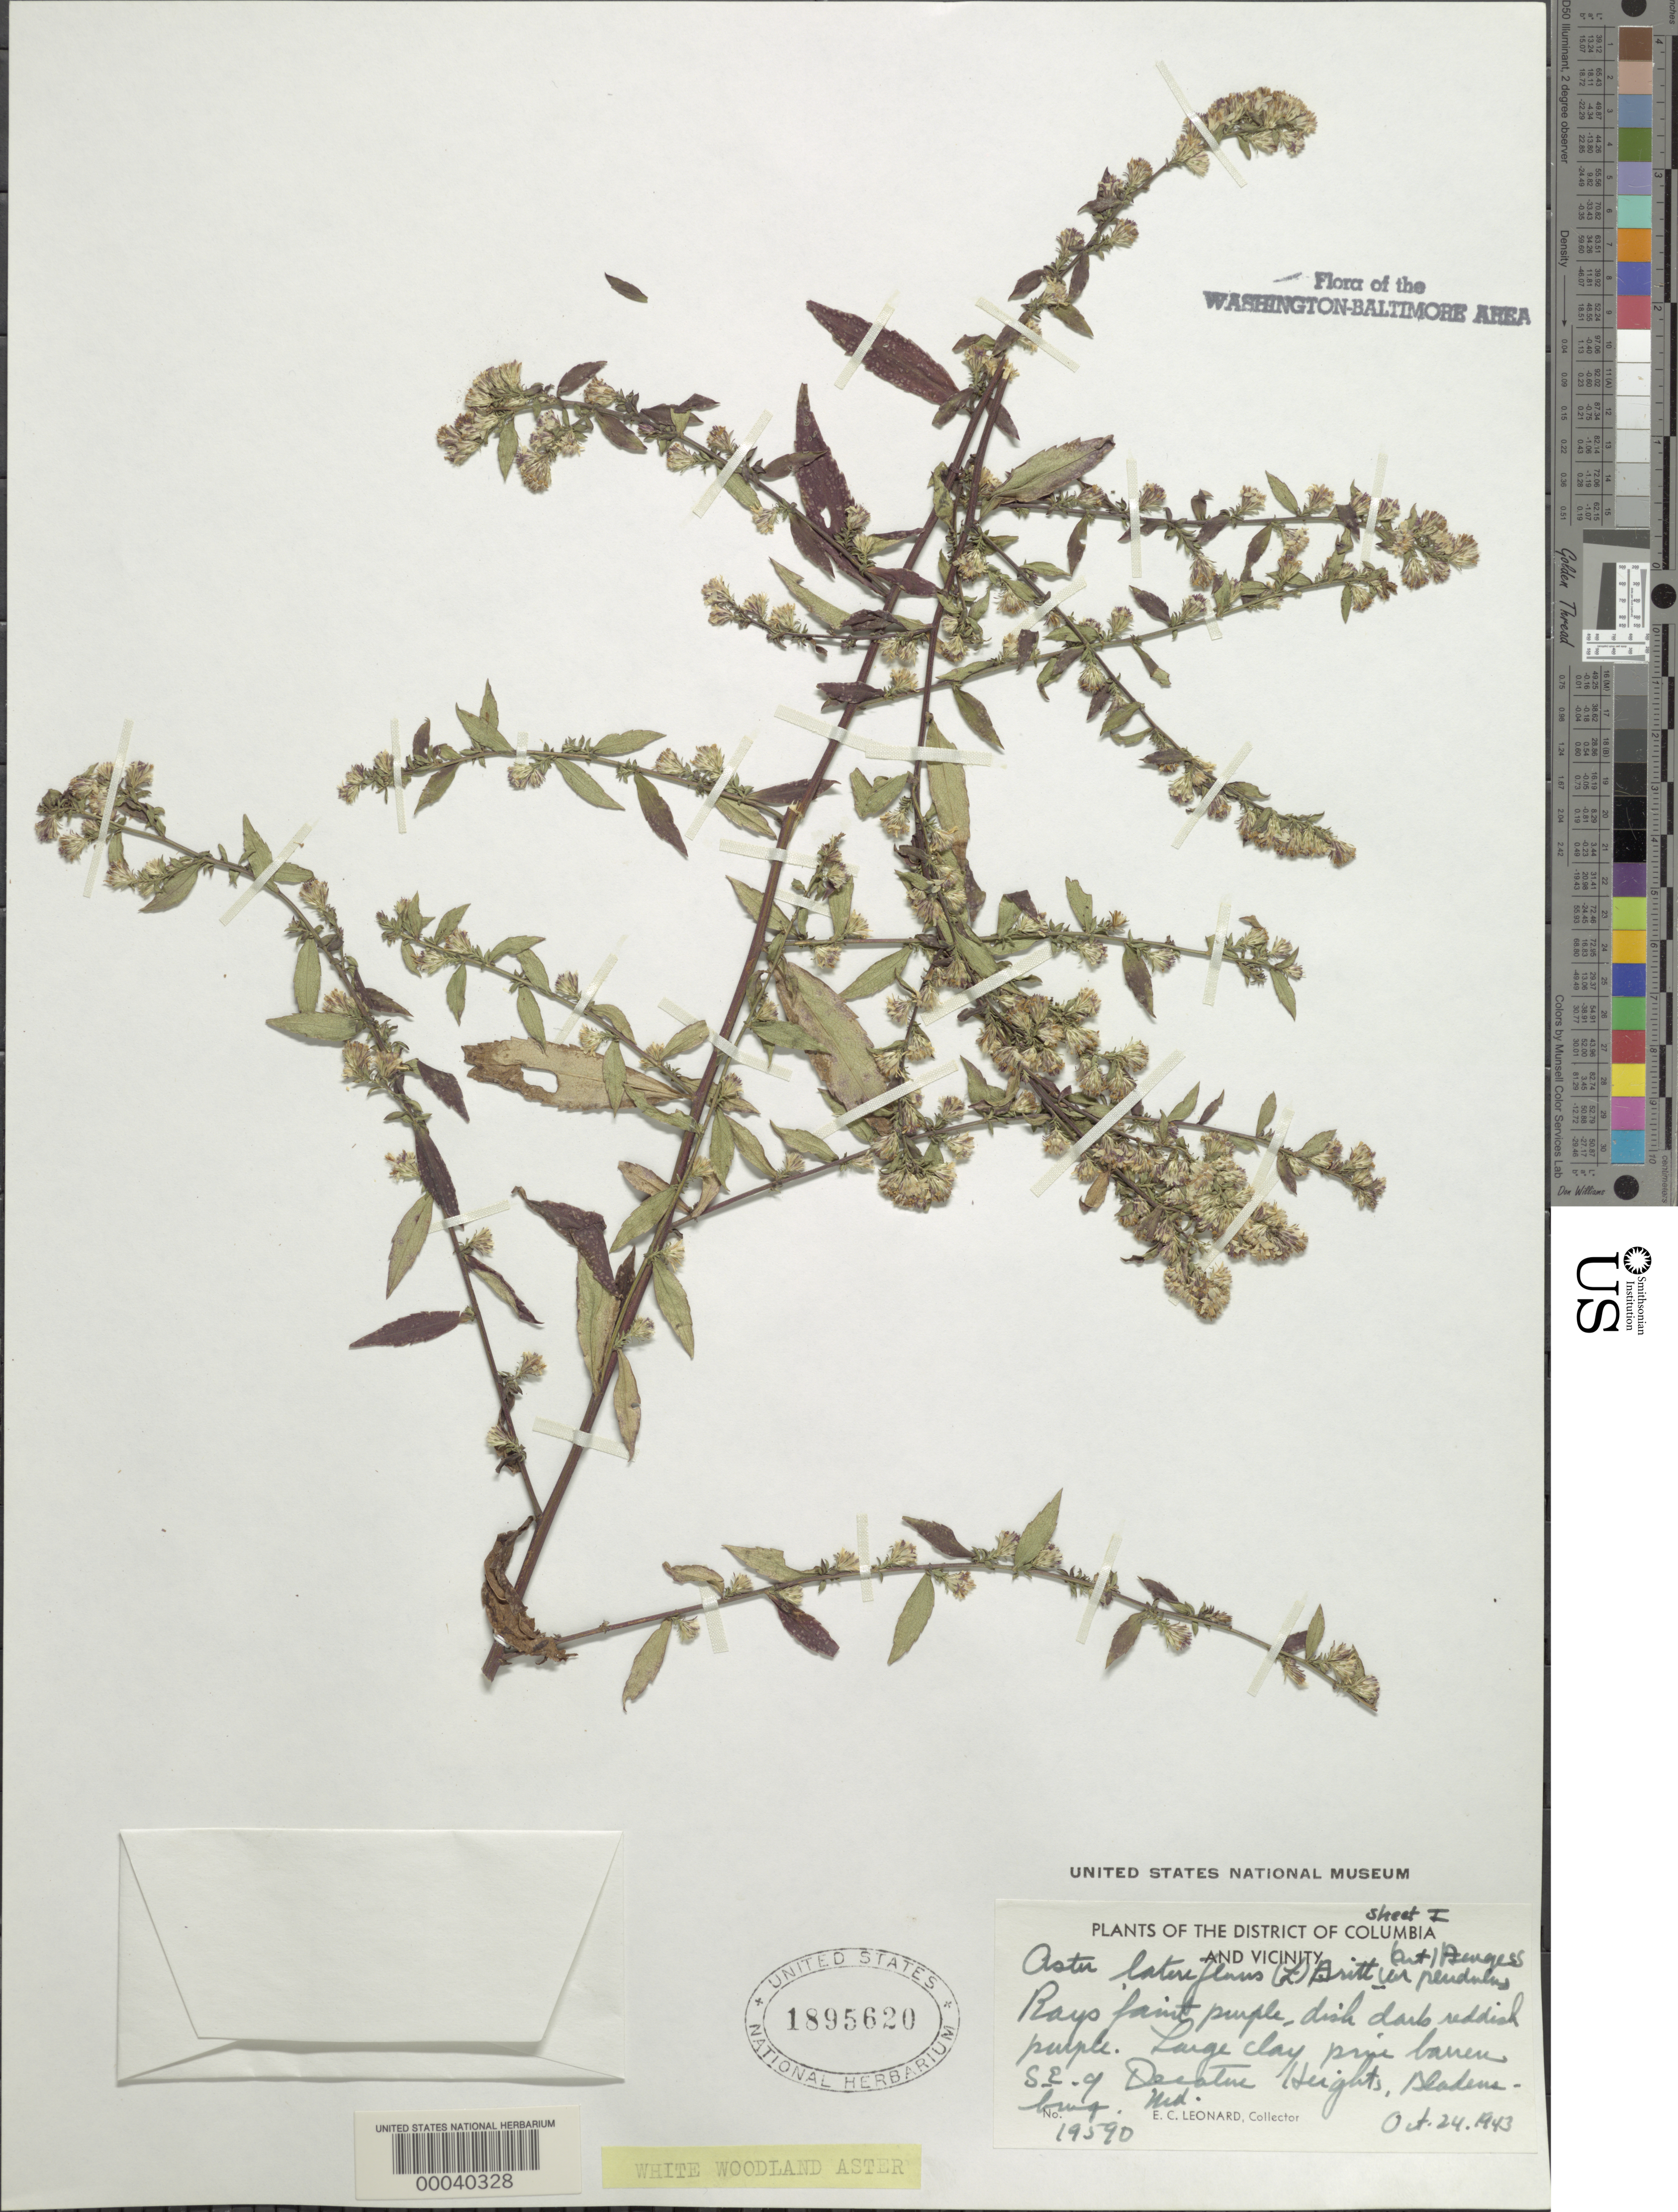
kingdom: Plantae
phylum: Tracheophyta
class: Magnoliopsida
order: Asterales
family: Asteraceae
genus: Symphyotrichum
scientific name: Symphyotrichum lateriflorum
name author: (L.) Á. Löve & D. Löve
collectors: E. C. Leonard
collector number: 19590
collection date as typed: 24 Oct 1943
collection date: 1943-10-24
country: United States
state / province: Maryland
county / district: Prince George's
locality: SE of Decatur Heights, Bladensburg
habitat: Large clay pine barren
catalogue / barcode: US 1895620